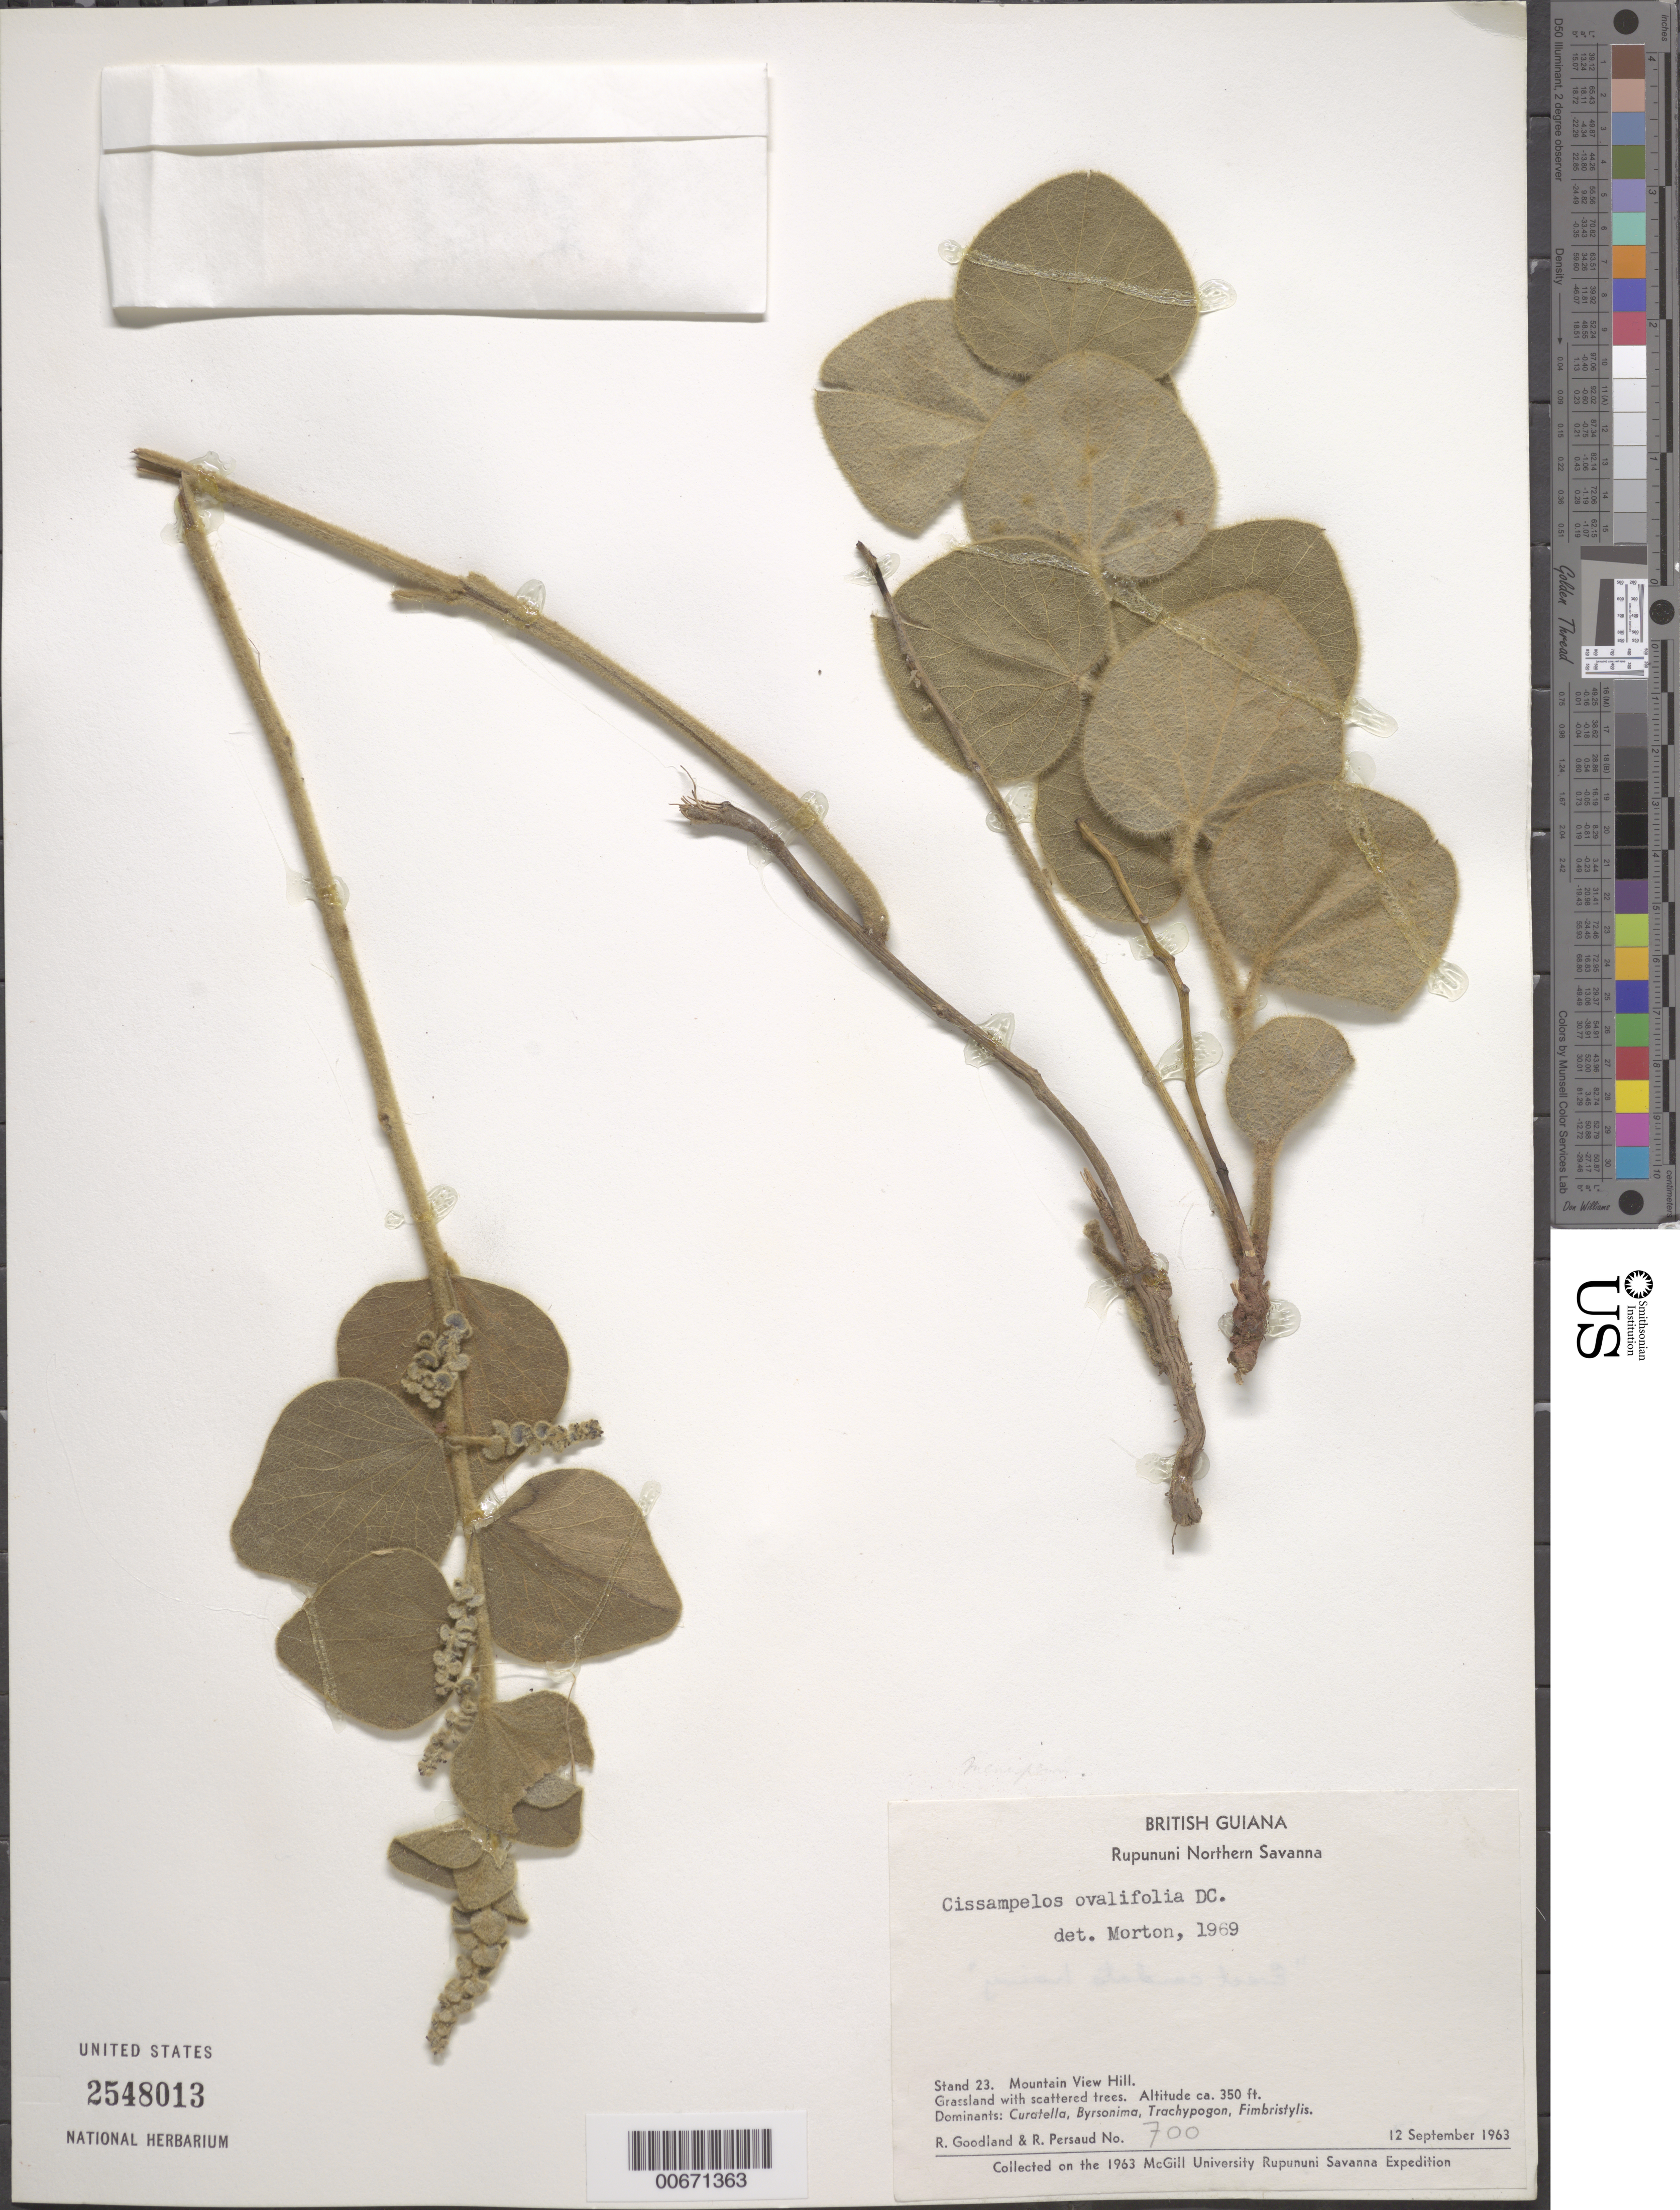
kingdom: Plantae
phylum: Tracheophyta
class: Magnoliopsida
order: Ranunculales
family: Menispermaceae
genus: Cissampelos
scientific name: Cissampelos ovalifolia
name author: DC.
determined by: Morton, --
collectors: R. Goodland & R. Persaud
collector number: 700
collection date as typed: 12-Sep-63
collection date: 1963-09-12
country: Guyana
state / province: U. Takutu-U. Essequibo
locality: Rupununi Northern Savanna, Mountain View Hill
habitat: Grassland with scattered trees. Dominants: Curatella, Byrsonima, Trachypogon, Fimbristylis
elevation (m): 107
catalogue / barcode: US 2548013